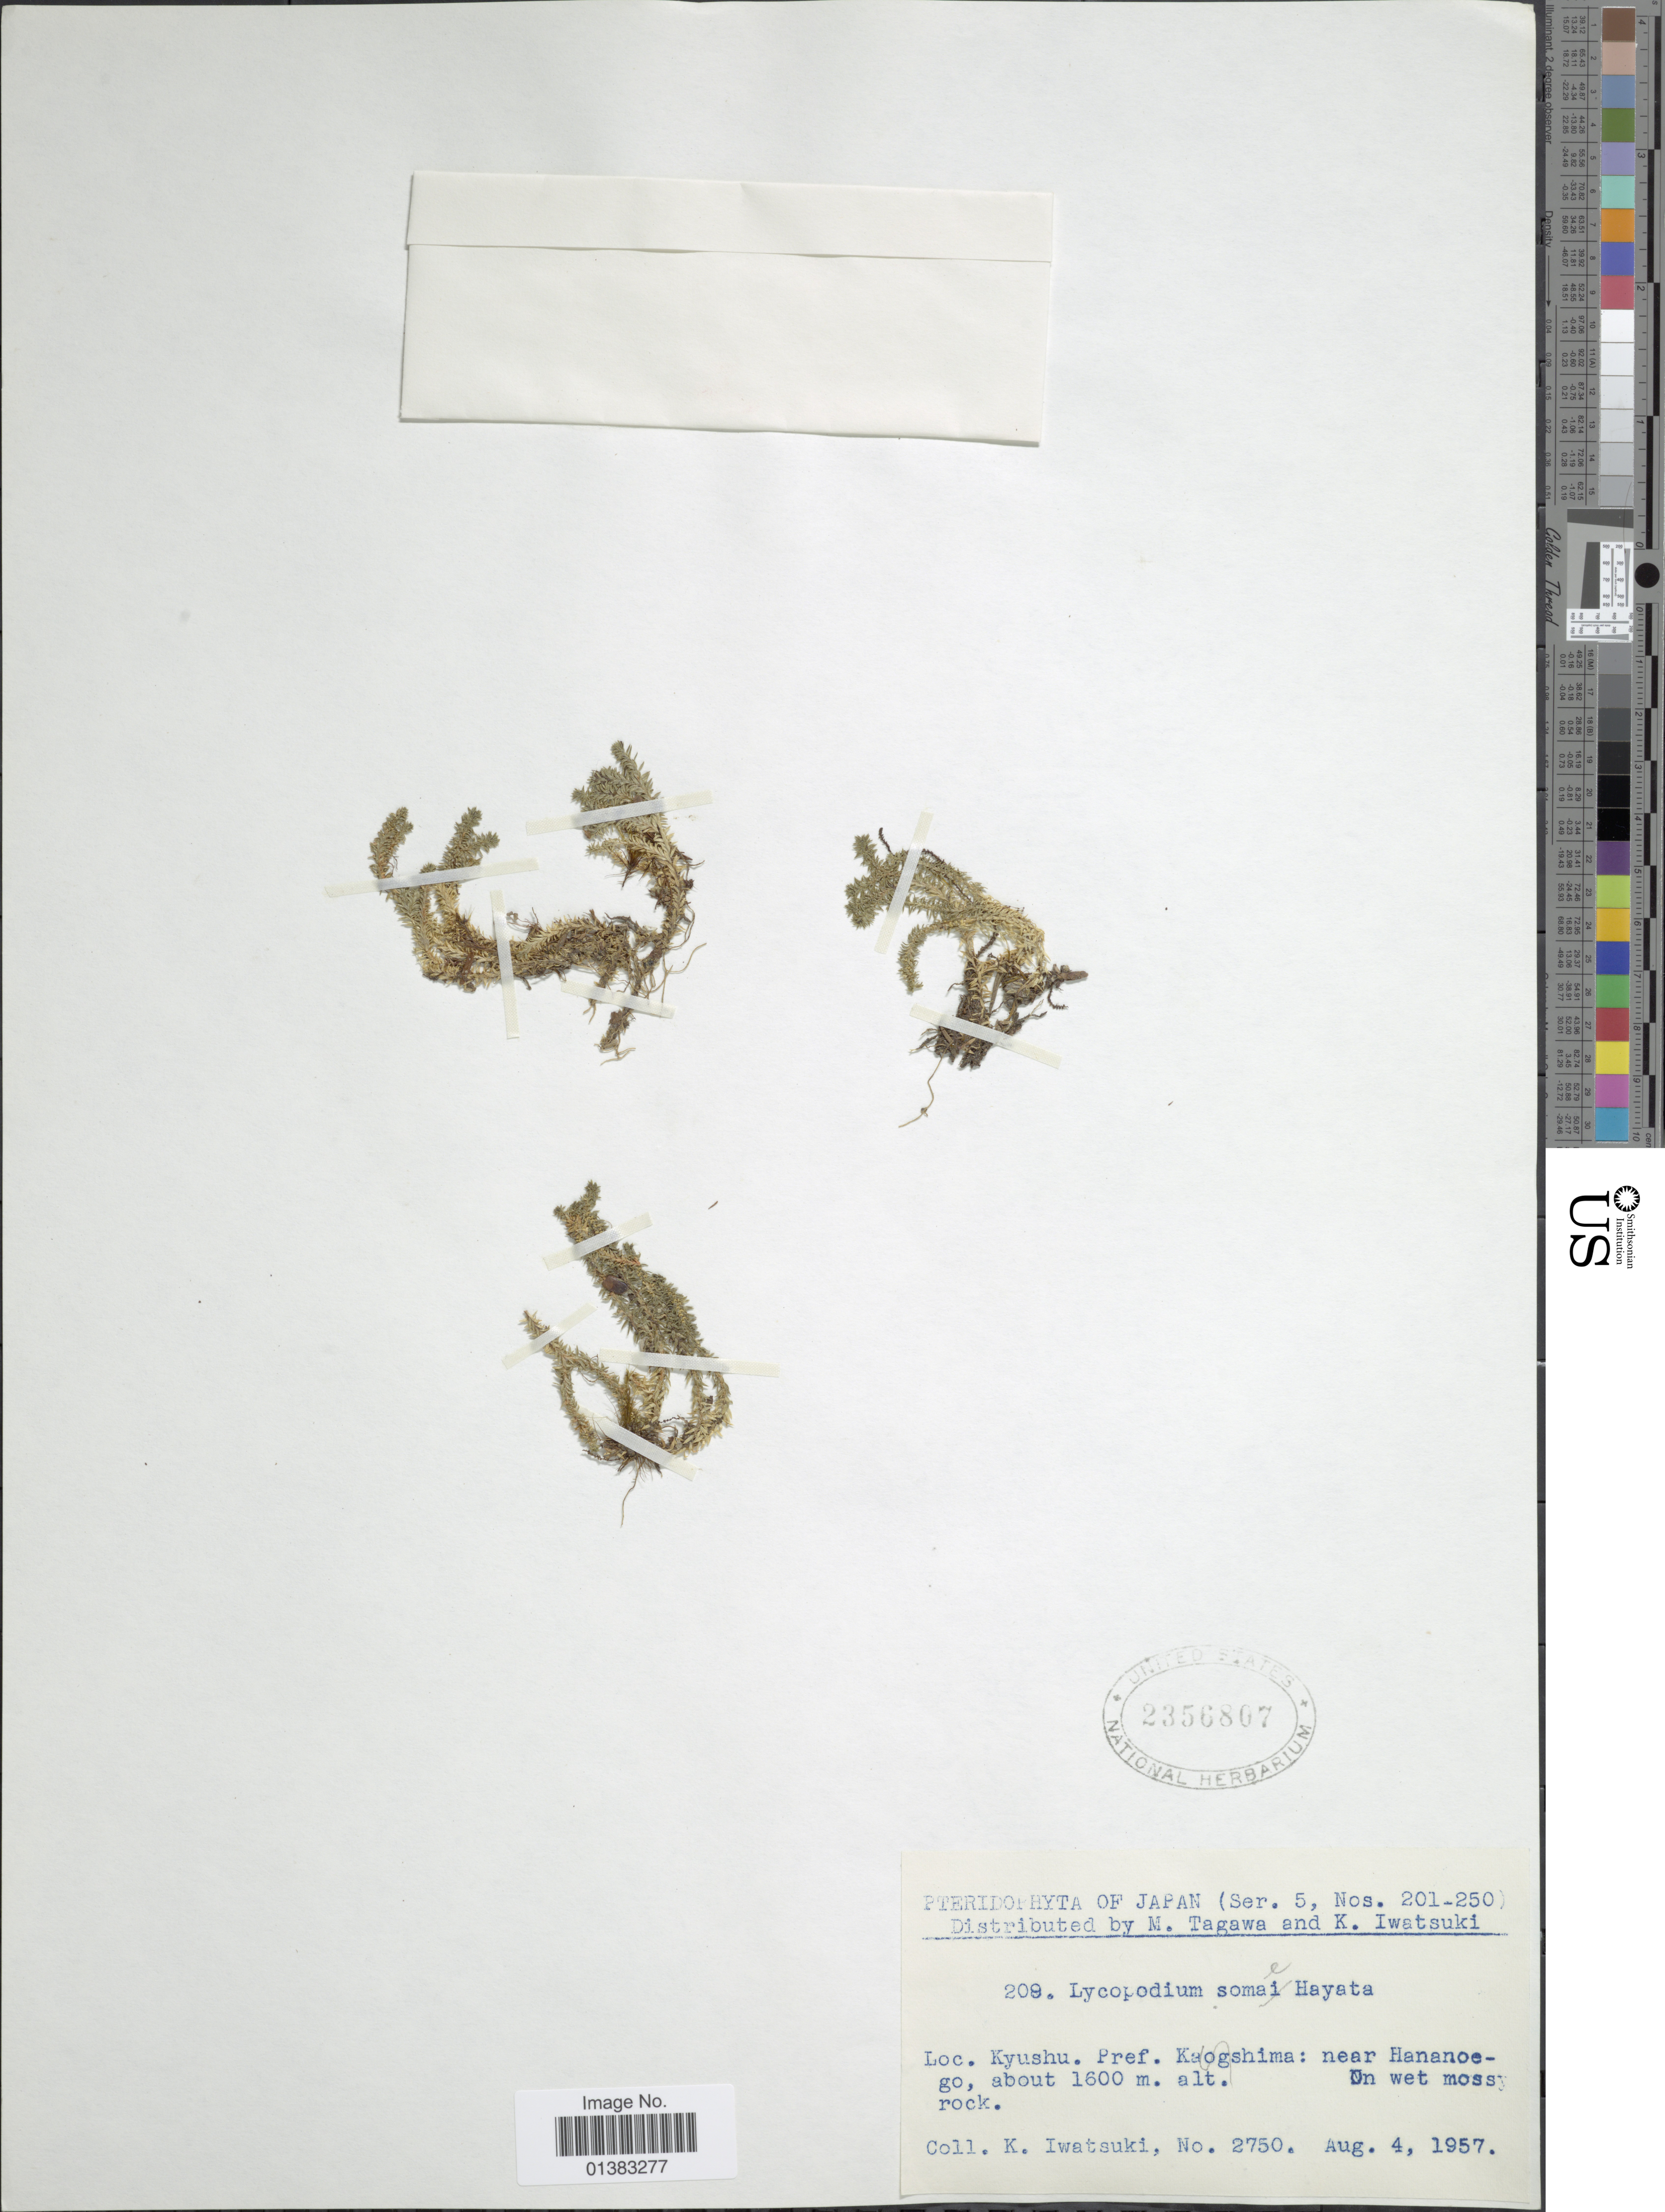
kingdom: Plantae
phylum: Tracheophyta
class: Lycopodiopsida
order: Lycopodiales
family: Lycopodiaceae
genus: Huperzia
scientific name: Huperzia somae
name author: (Hayata) Ching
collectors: K. Iwatsuki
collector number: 2750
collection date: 1957-08-04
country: Japan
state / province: Kagosima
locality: Kyushu: Pref. Kagoshima: near Hananoe-go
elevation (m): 1600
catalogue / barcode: US 2356807